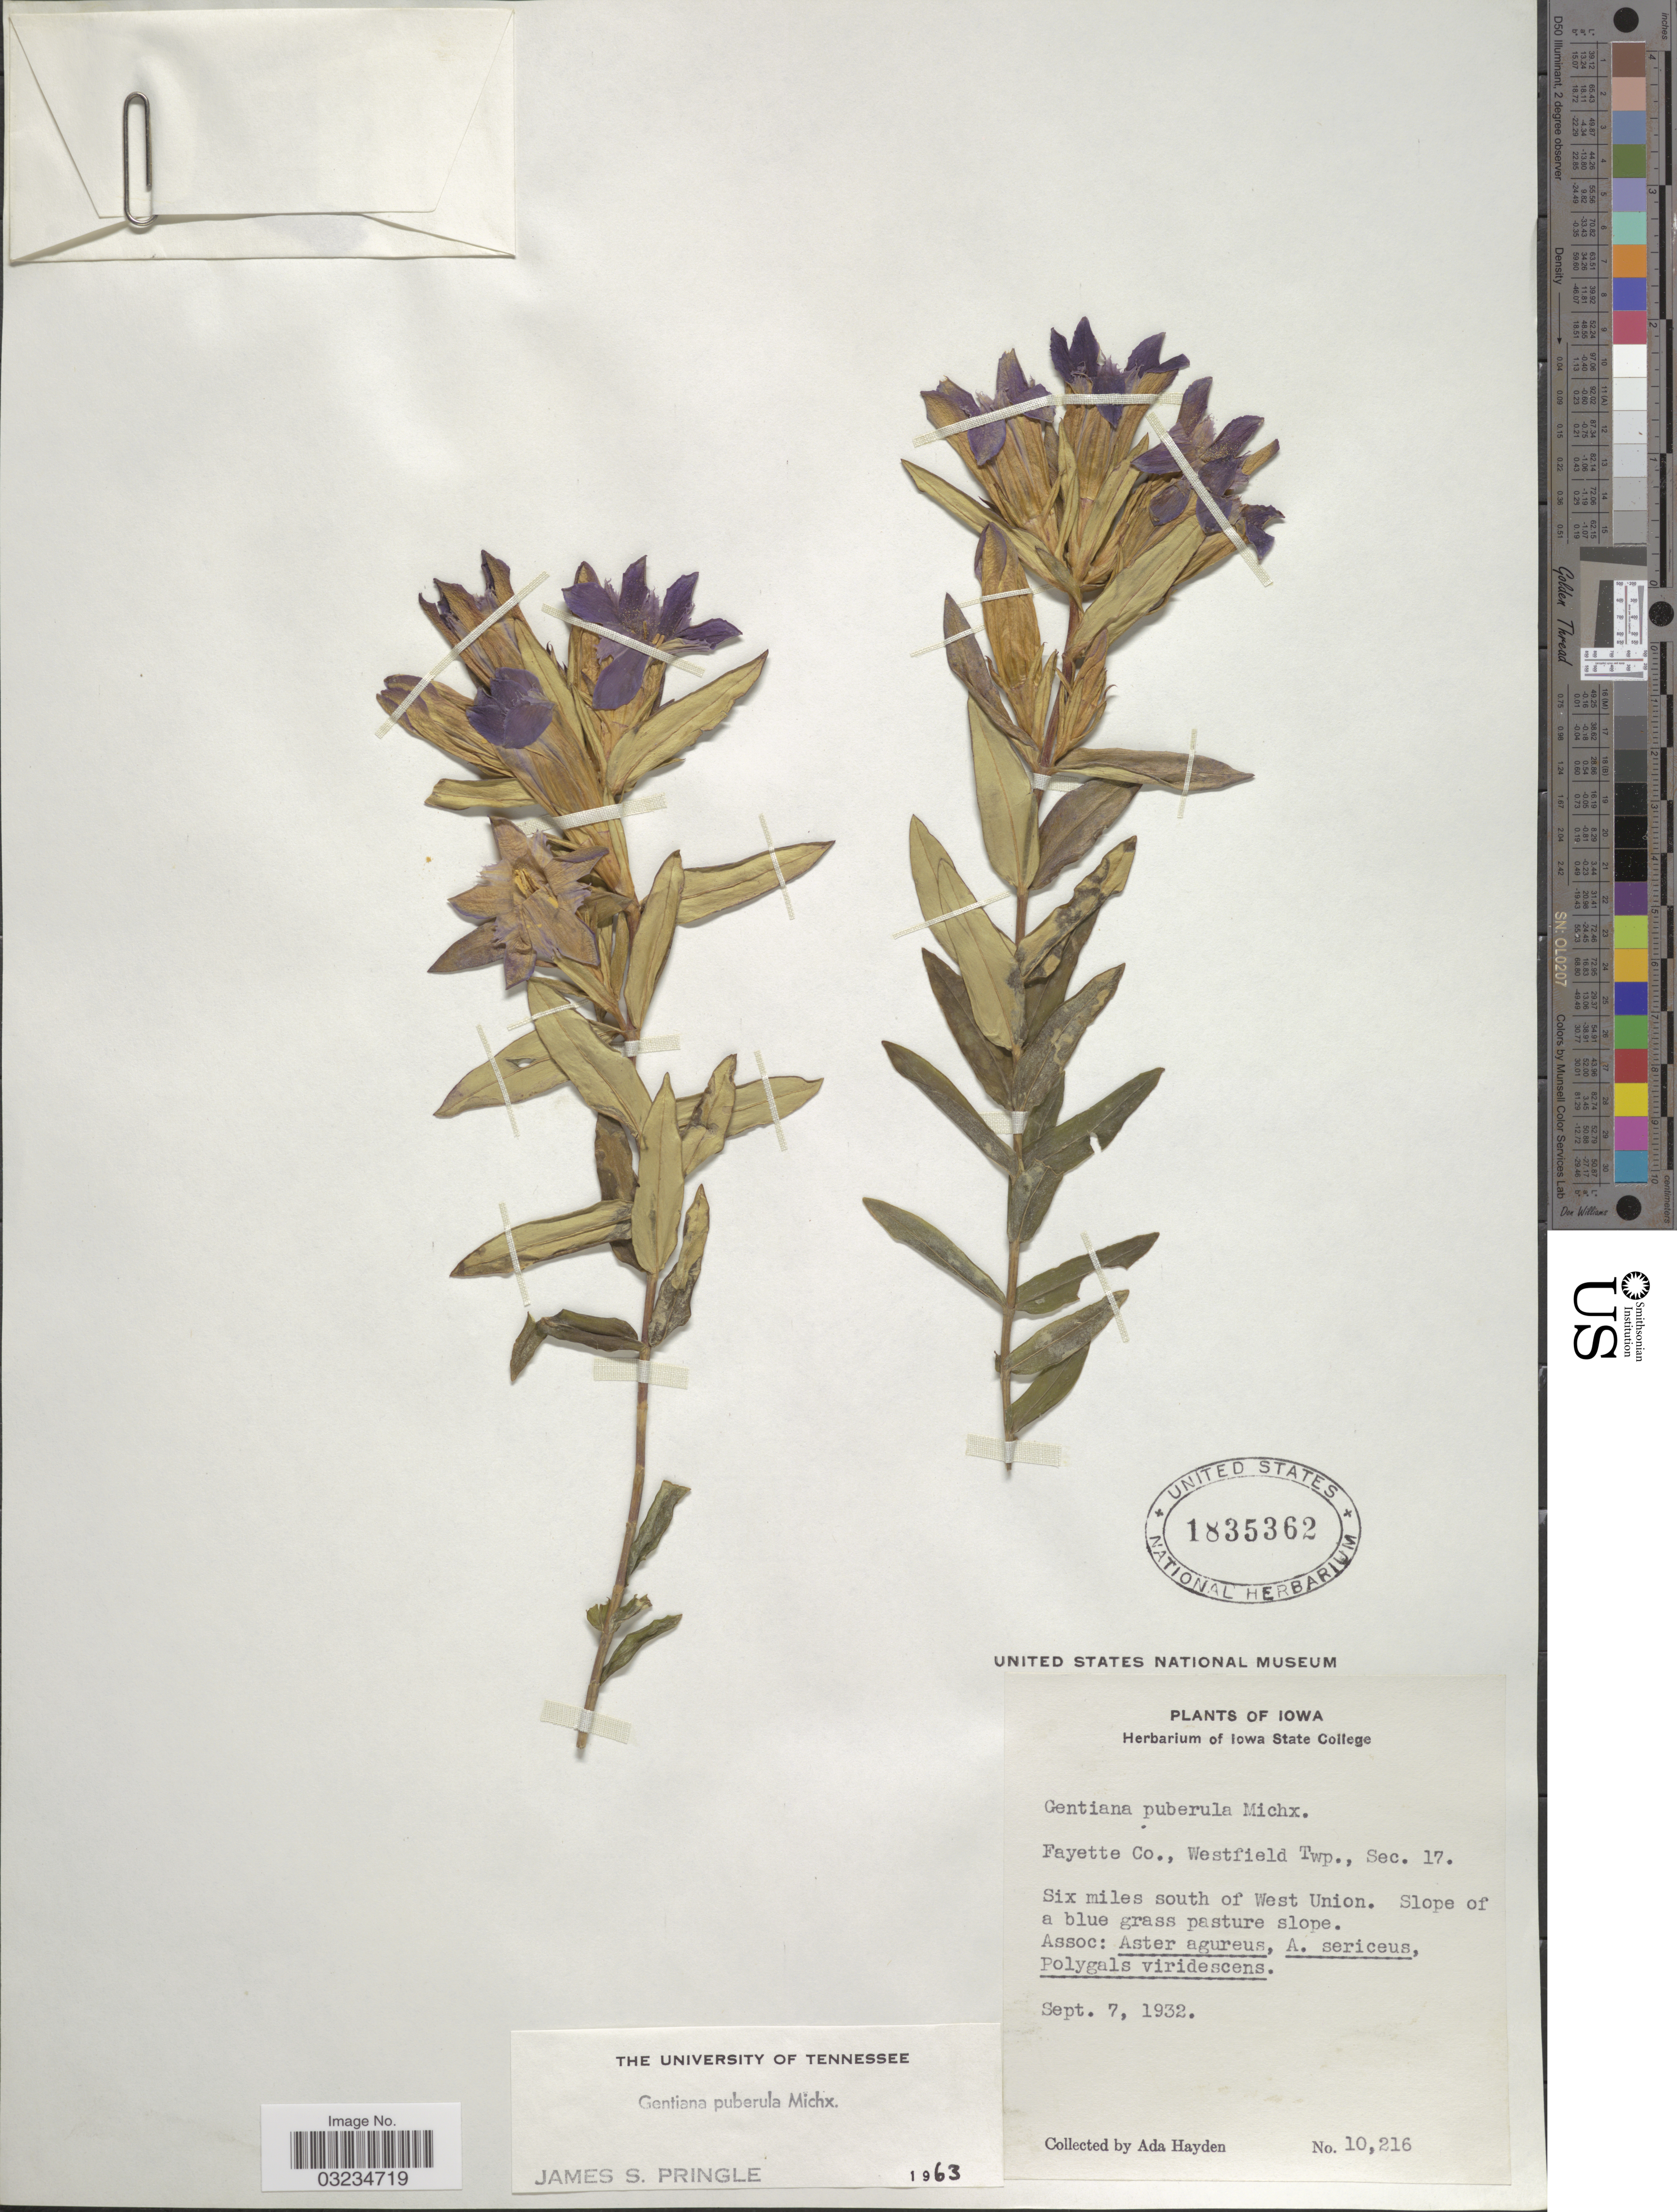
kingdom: Plantae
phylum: Tracheophyta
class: Magnoliopsida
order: Gentianales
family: Gentianaceae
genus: Gentiana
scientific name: Gentiana puberula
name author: Michx.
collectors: Ada Hayden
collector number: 10216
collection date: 1932-09-07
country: United States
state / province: Iowa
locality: Fayette Co., Westfield Twp., Sec. 17. Six miles south of West Union.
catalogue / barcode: US 1835362